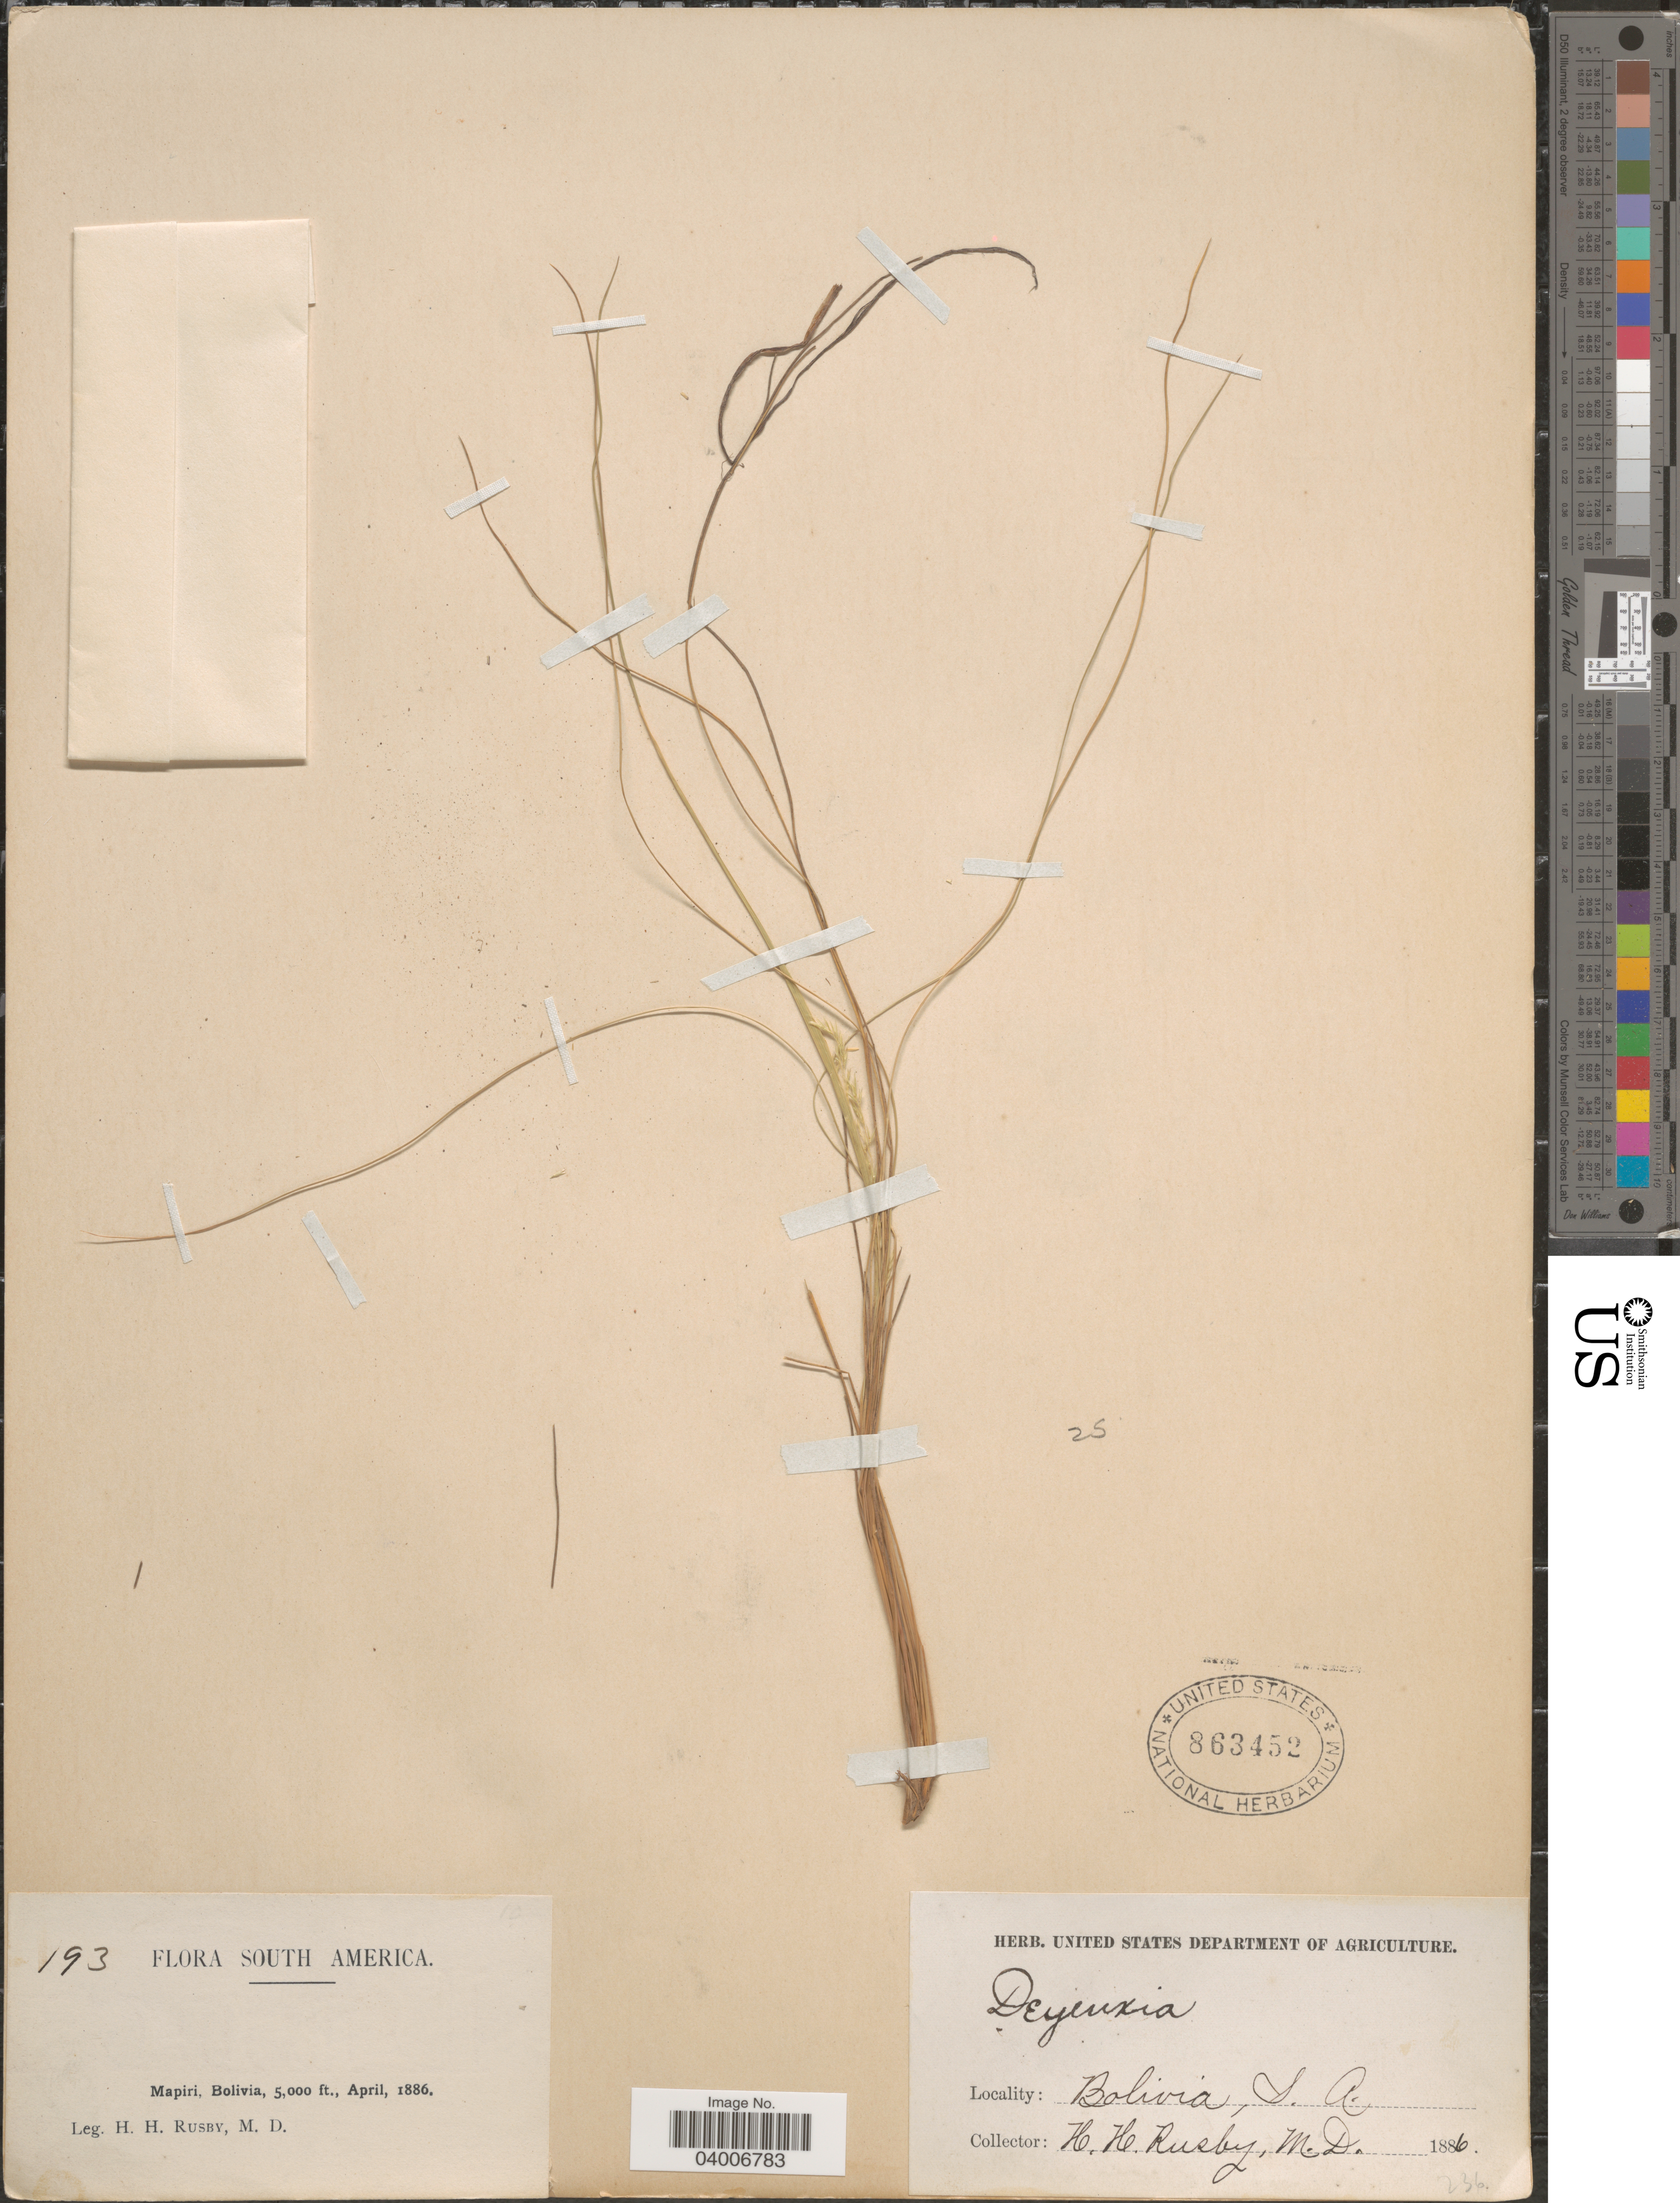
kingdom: Plantae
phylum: Tracheophyta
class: Liliopsida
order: Poales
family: Poaceae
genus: Cinnagrostis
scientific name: Cinnagrostis sp.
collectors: H. H. Rusby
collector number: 193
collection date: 1886-04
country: Bolivia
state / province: La Páz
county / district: Larecaja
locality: Mapiri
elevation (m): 1524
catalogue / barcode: US 863452